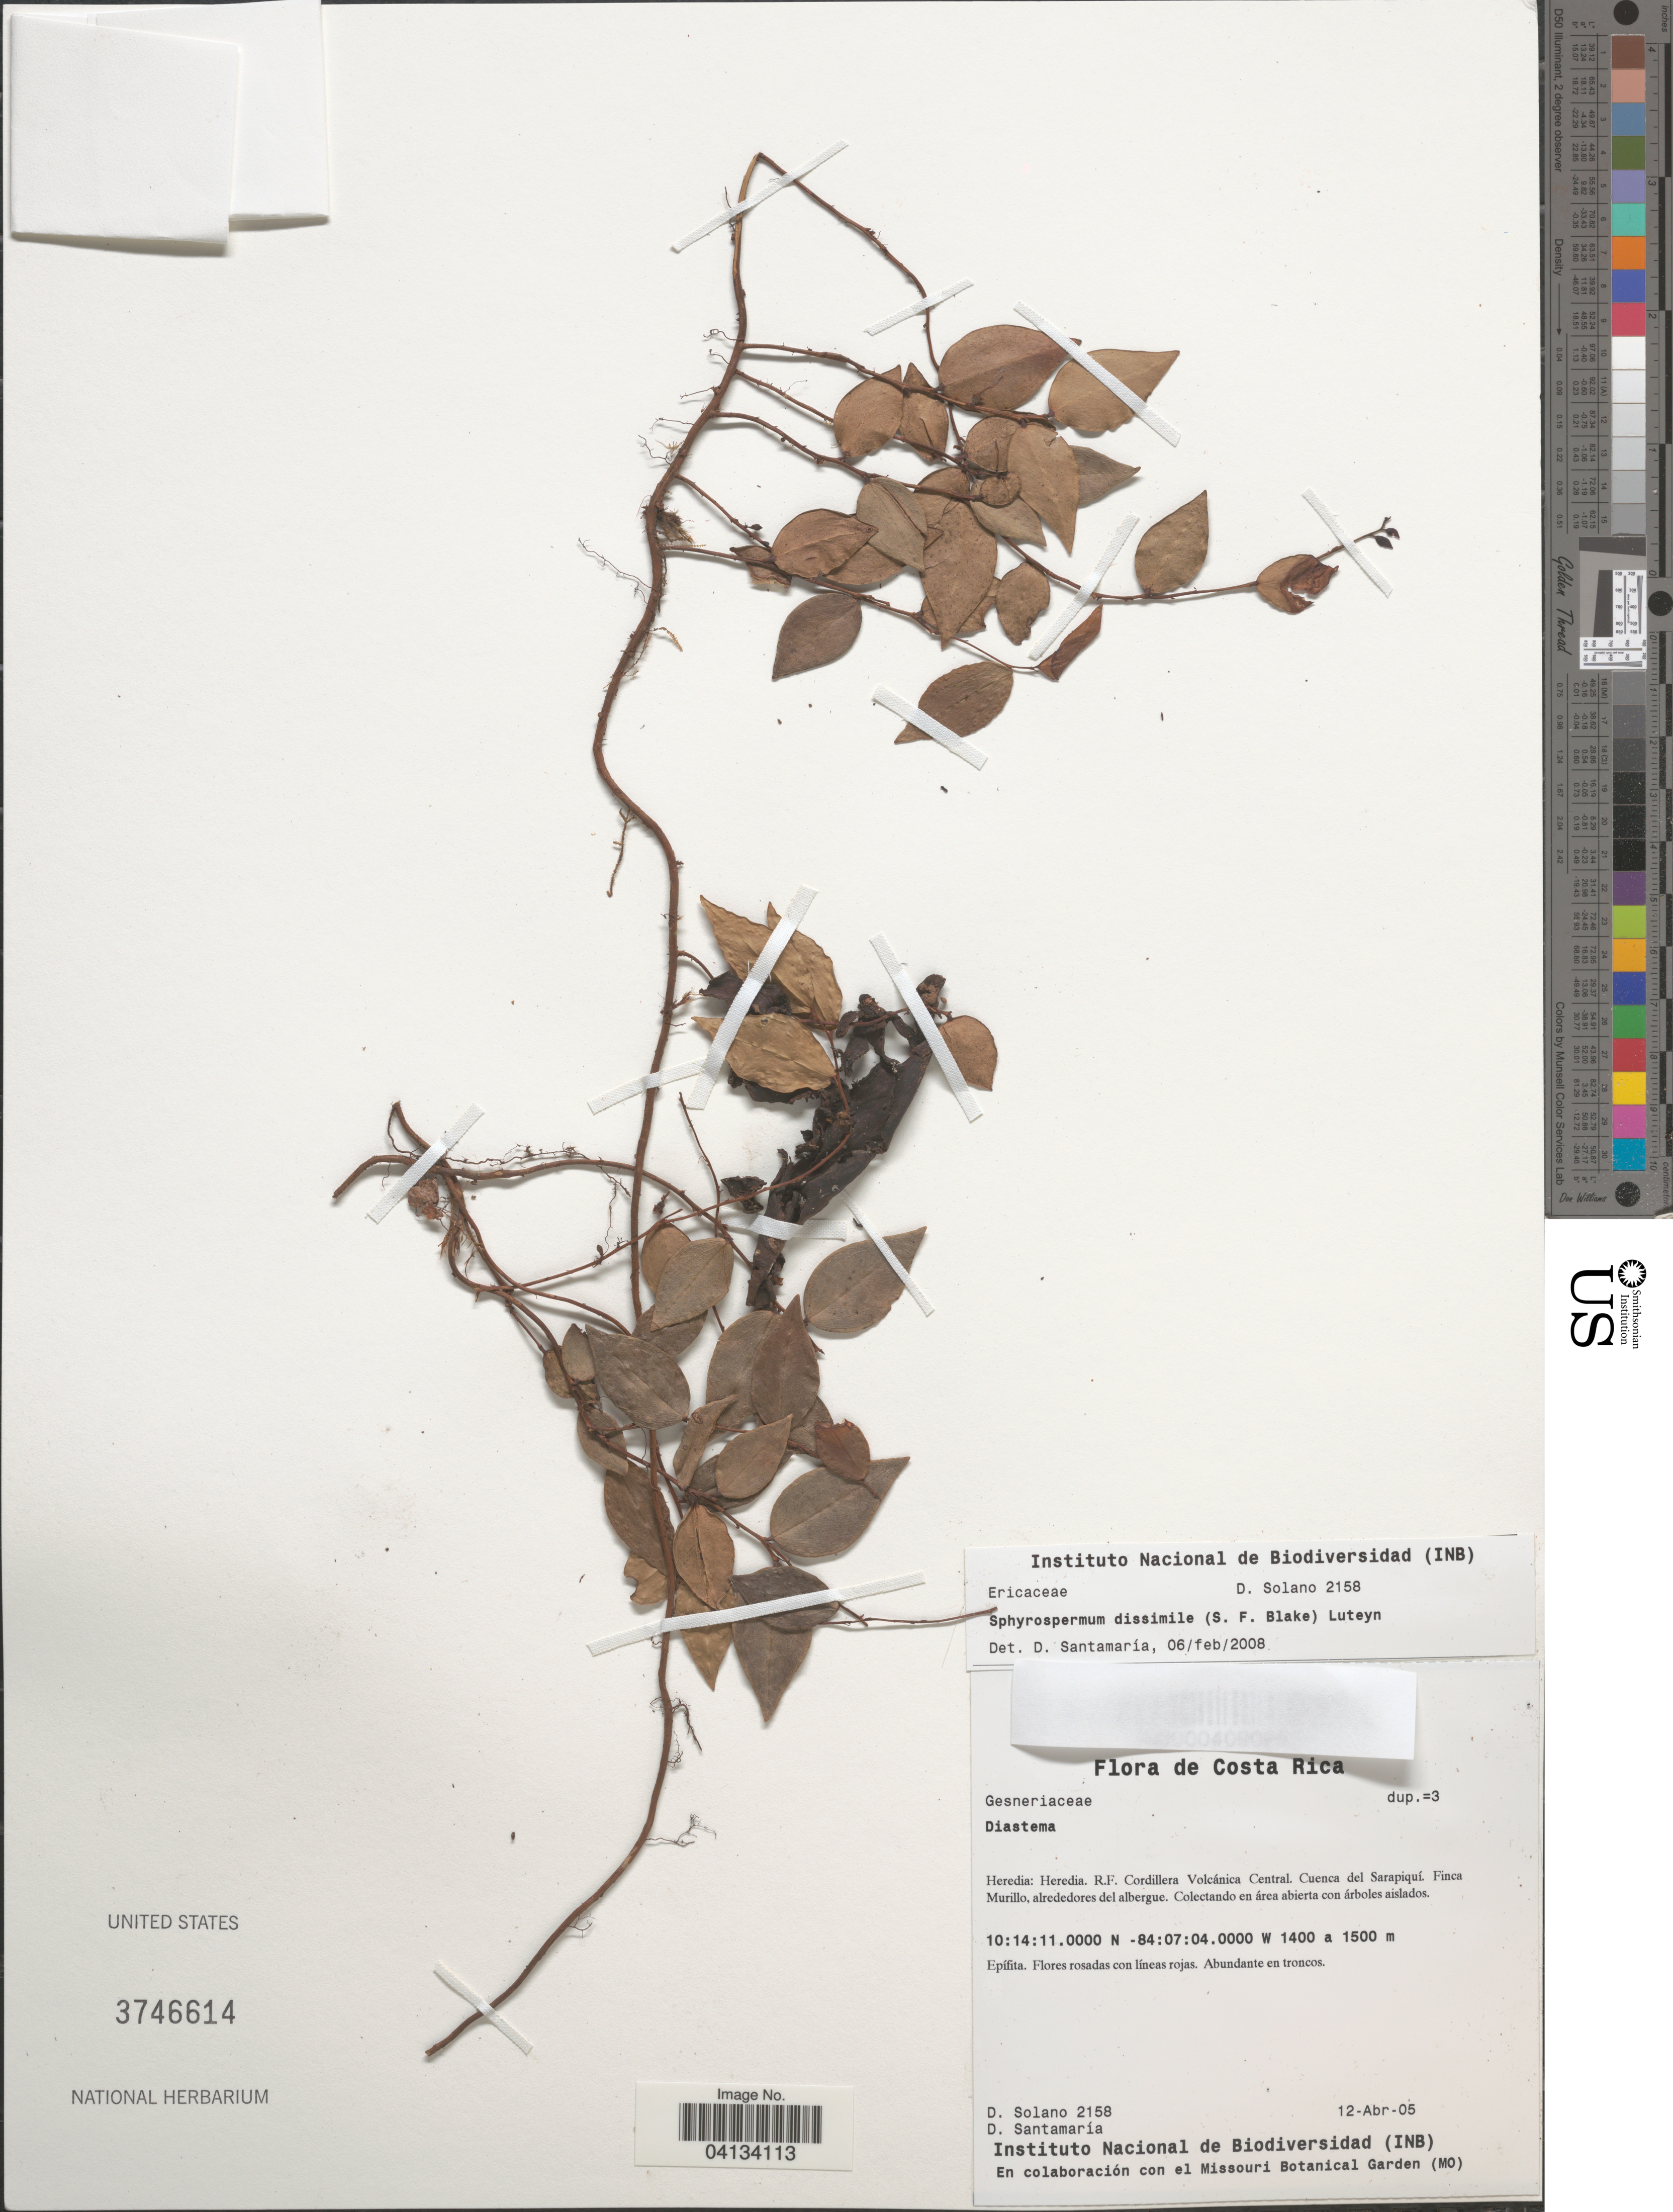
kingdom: Plantae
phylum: Tracheophyta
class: Magnoliopsida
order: Ericales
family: Ericaceae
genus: Sphyrospermum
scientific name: Sphyrospermum dissimile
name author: (S.F. Blake) Luteyn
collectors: D. Solano & D. Santamaria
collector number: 2158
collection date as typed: Transcribed d/m/y: 12/4/5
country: Costa Rica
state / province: Heredia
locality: Heredia. R.F. Cordillera Volcánica Central. Cuenca del Sarapiquí. Finca Murillo, alrededores del albergue.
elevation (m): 1400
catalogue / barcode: US 3746614